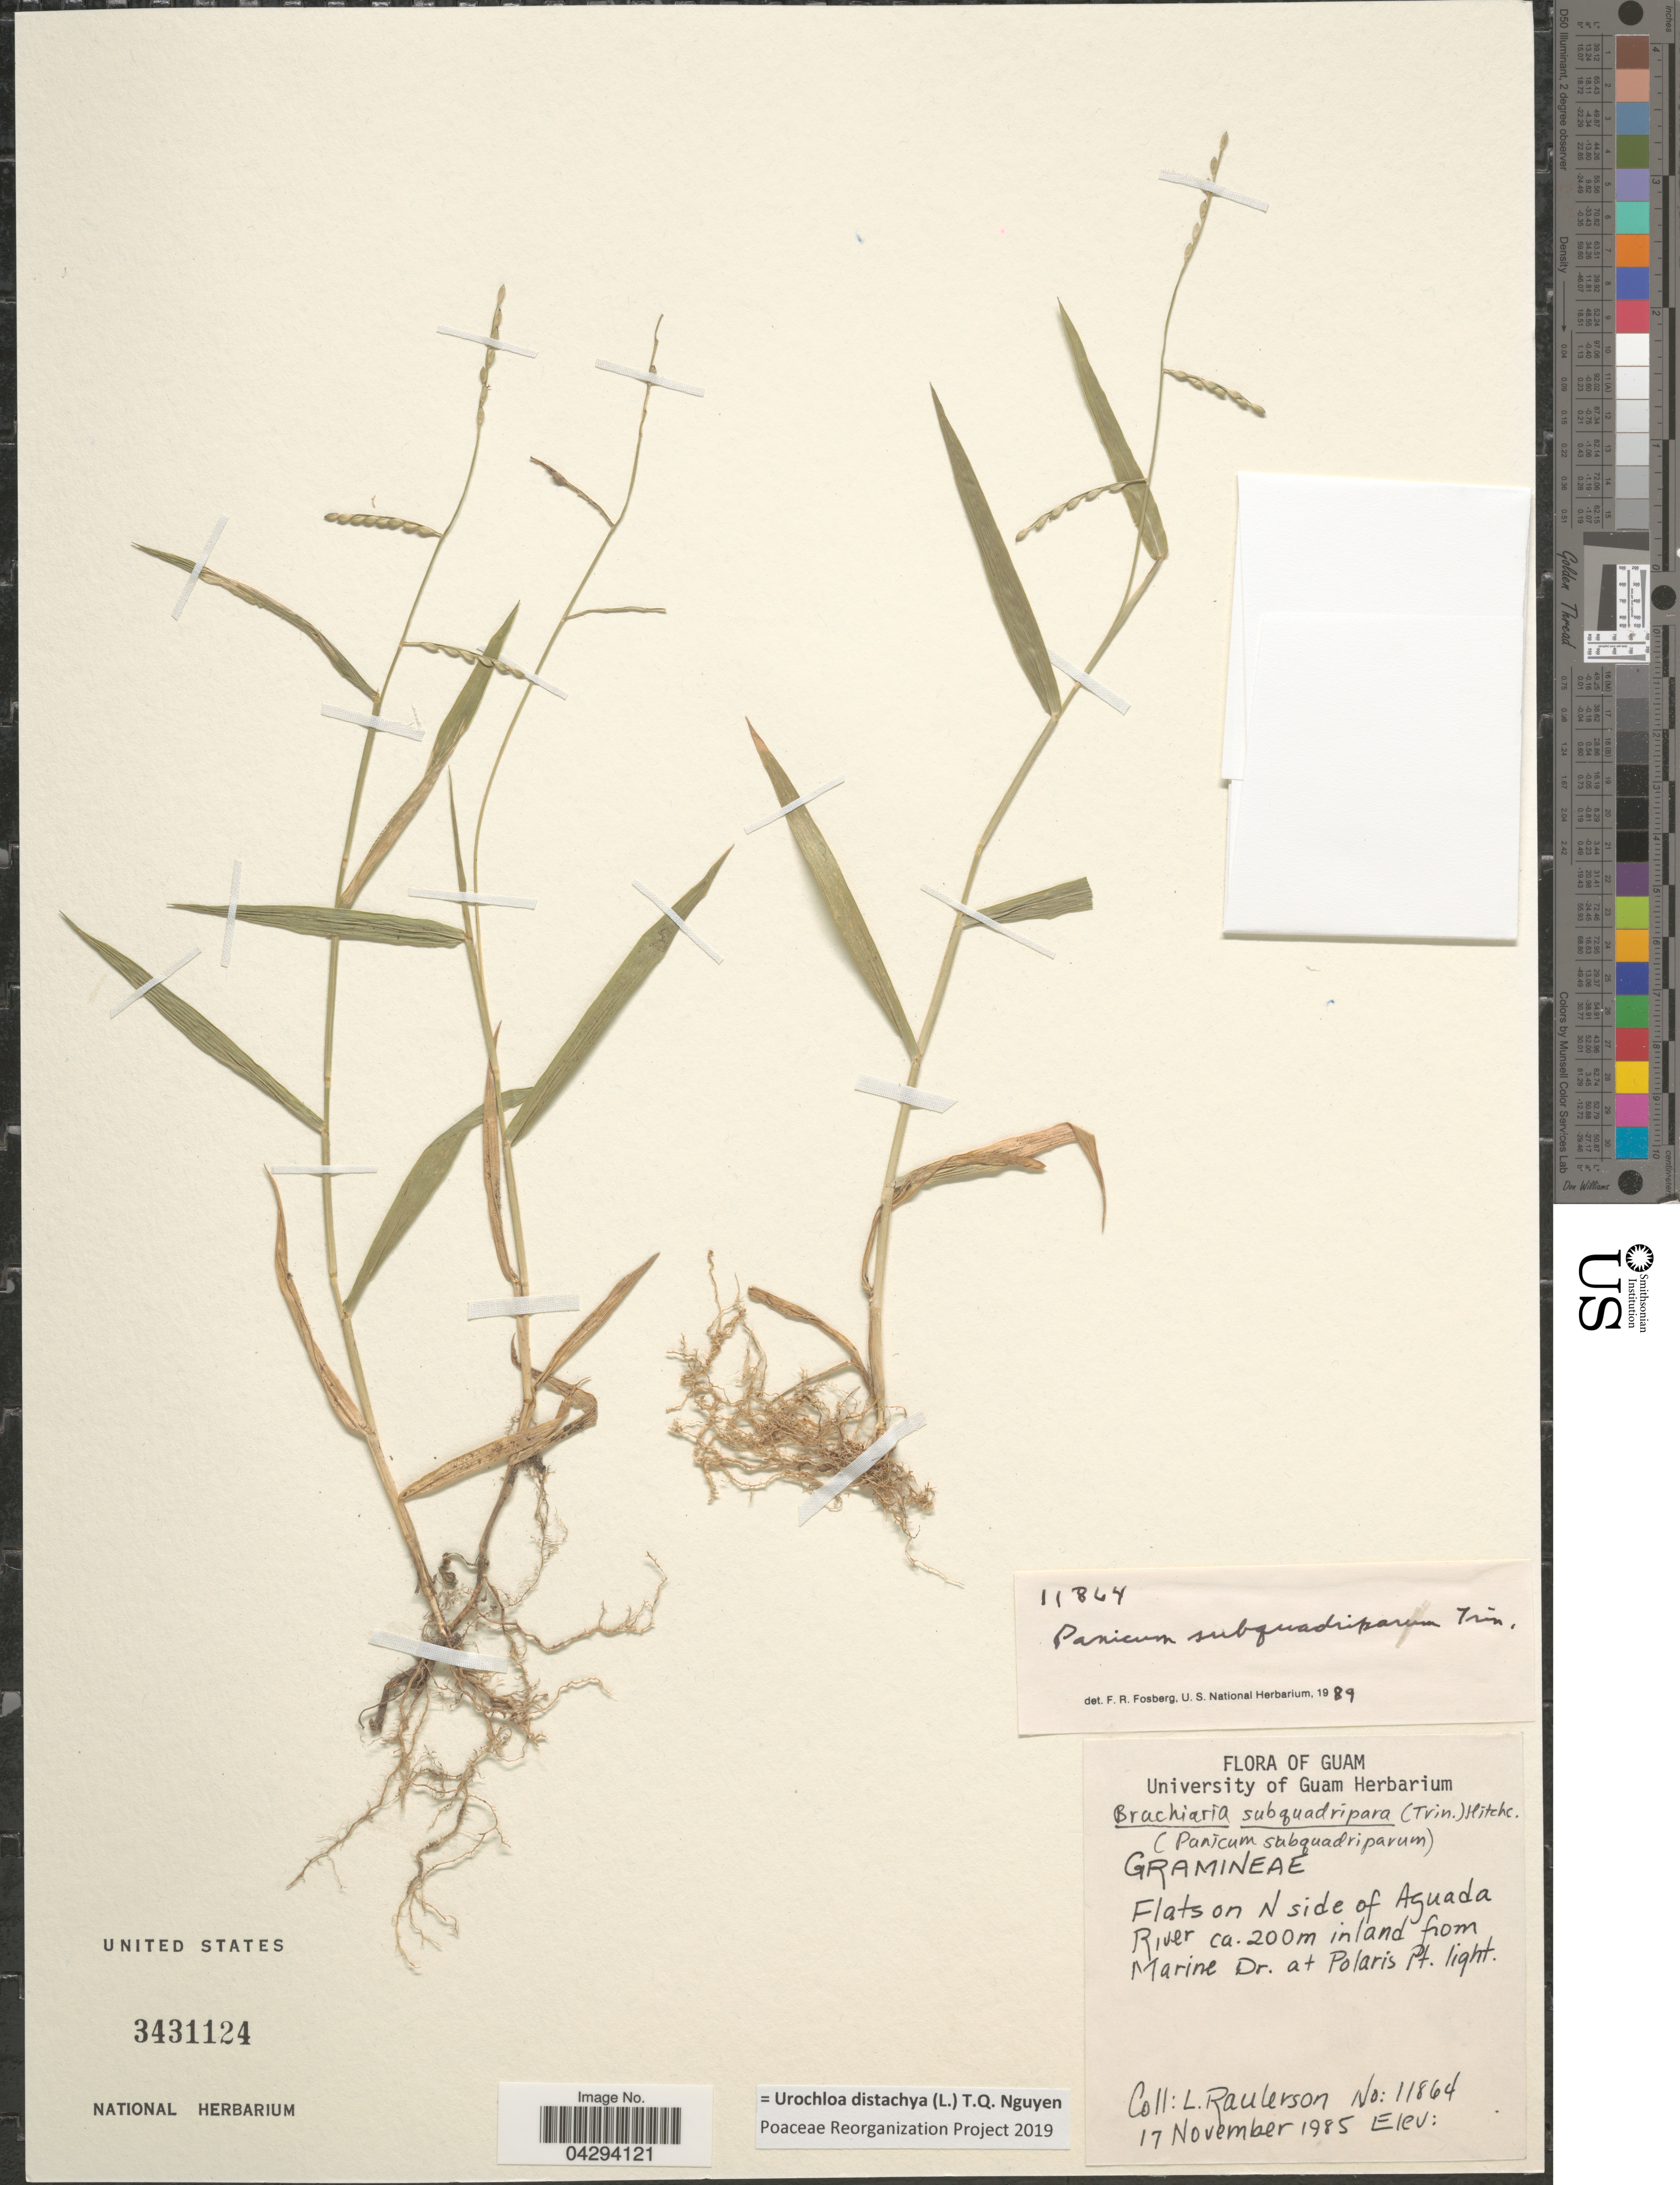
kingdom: Plantae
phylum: Tracheophyta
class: Liliopsida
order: Poales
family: Poaceae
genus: Urochloa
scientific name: Urochloa distachya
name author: (L.) T.Q. Nguyen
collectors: L. Raulerson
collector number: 11864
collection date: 1985-11-17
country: Guam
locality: Flats on N side of Aguaza River ca. 200m inland from Marine Dr. at Polaris Pt. light.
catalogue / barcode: US 3431124